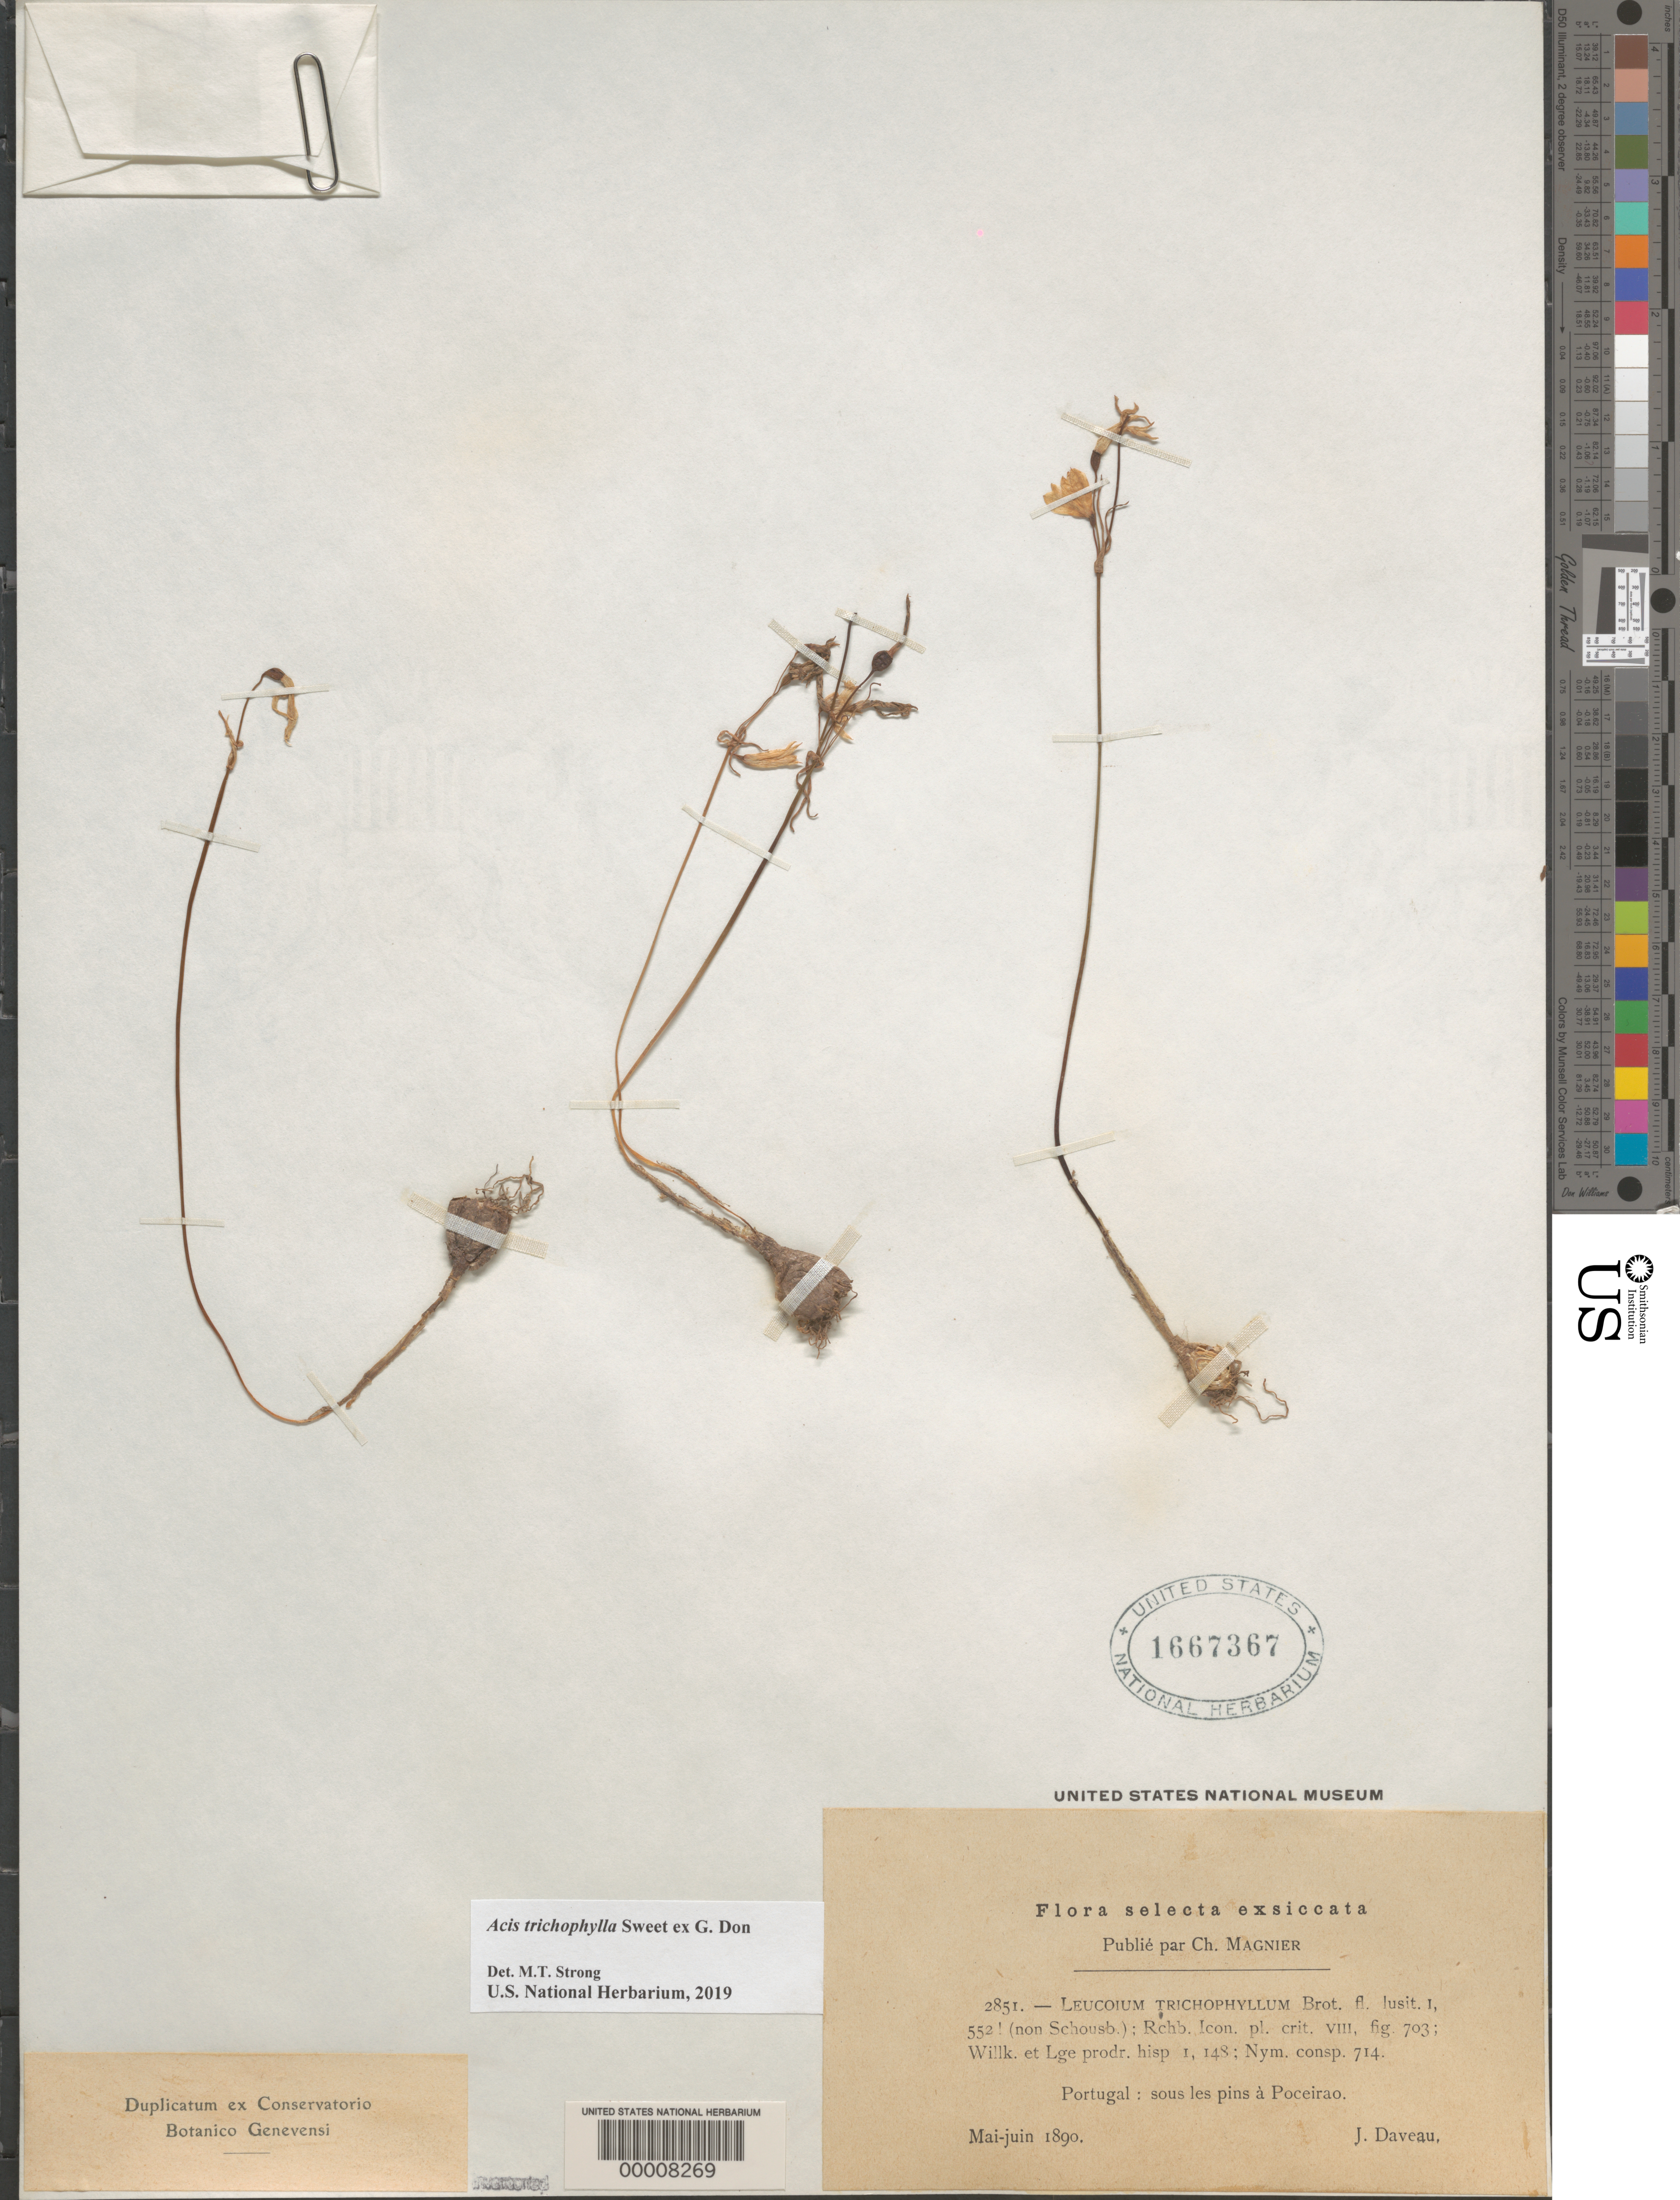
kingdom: Plantae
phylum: Tracheophyta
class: Liliopsida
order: Asparagales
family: Amaryllidaceae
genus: Acis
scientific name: Acis trichophylla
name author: Sweet ex G. Don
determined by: Strong, Mark T., (BOT), Smithsonian Institution - National Museum of Natural History (UNITED STATES)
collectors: J. Daveau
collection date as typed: May 1890 to -- Jun 1890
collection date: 1890-05/1890-06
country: Portugal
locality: Poceirao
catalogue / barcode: US 1667367